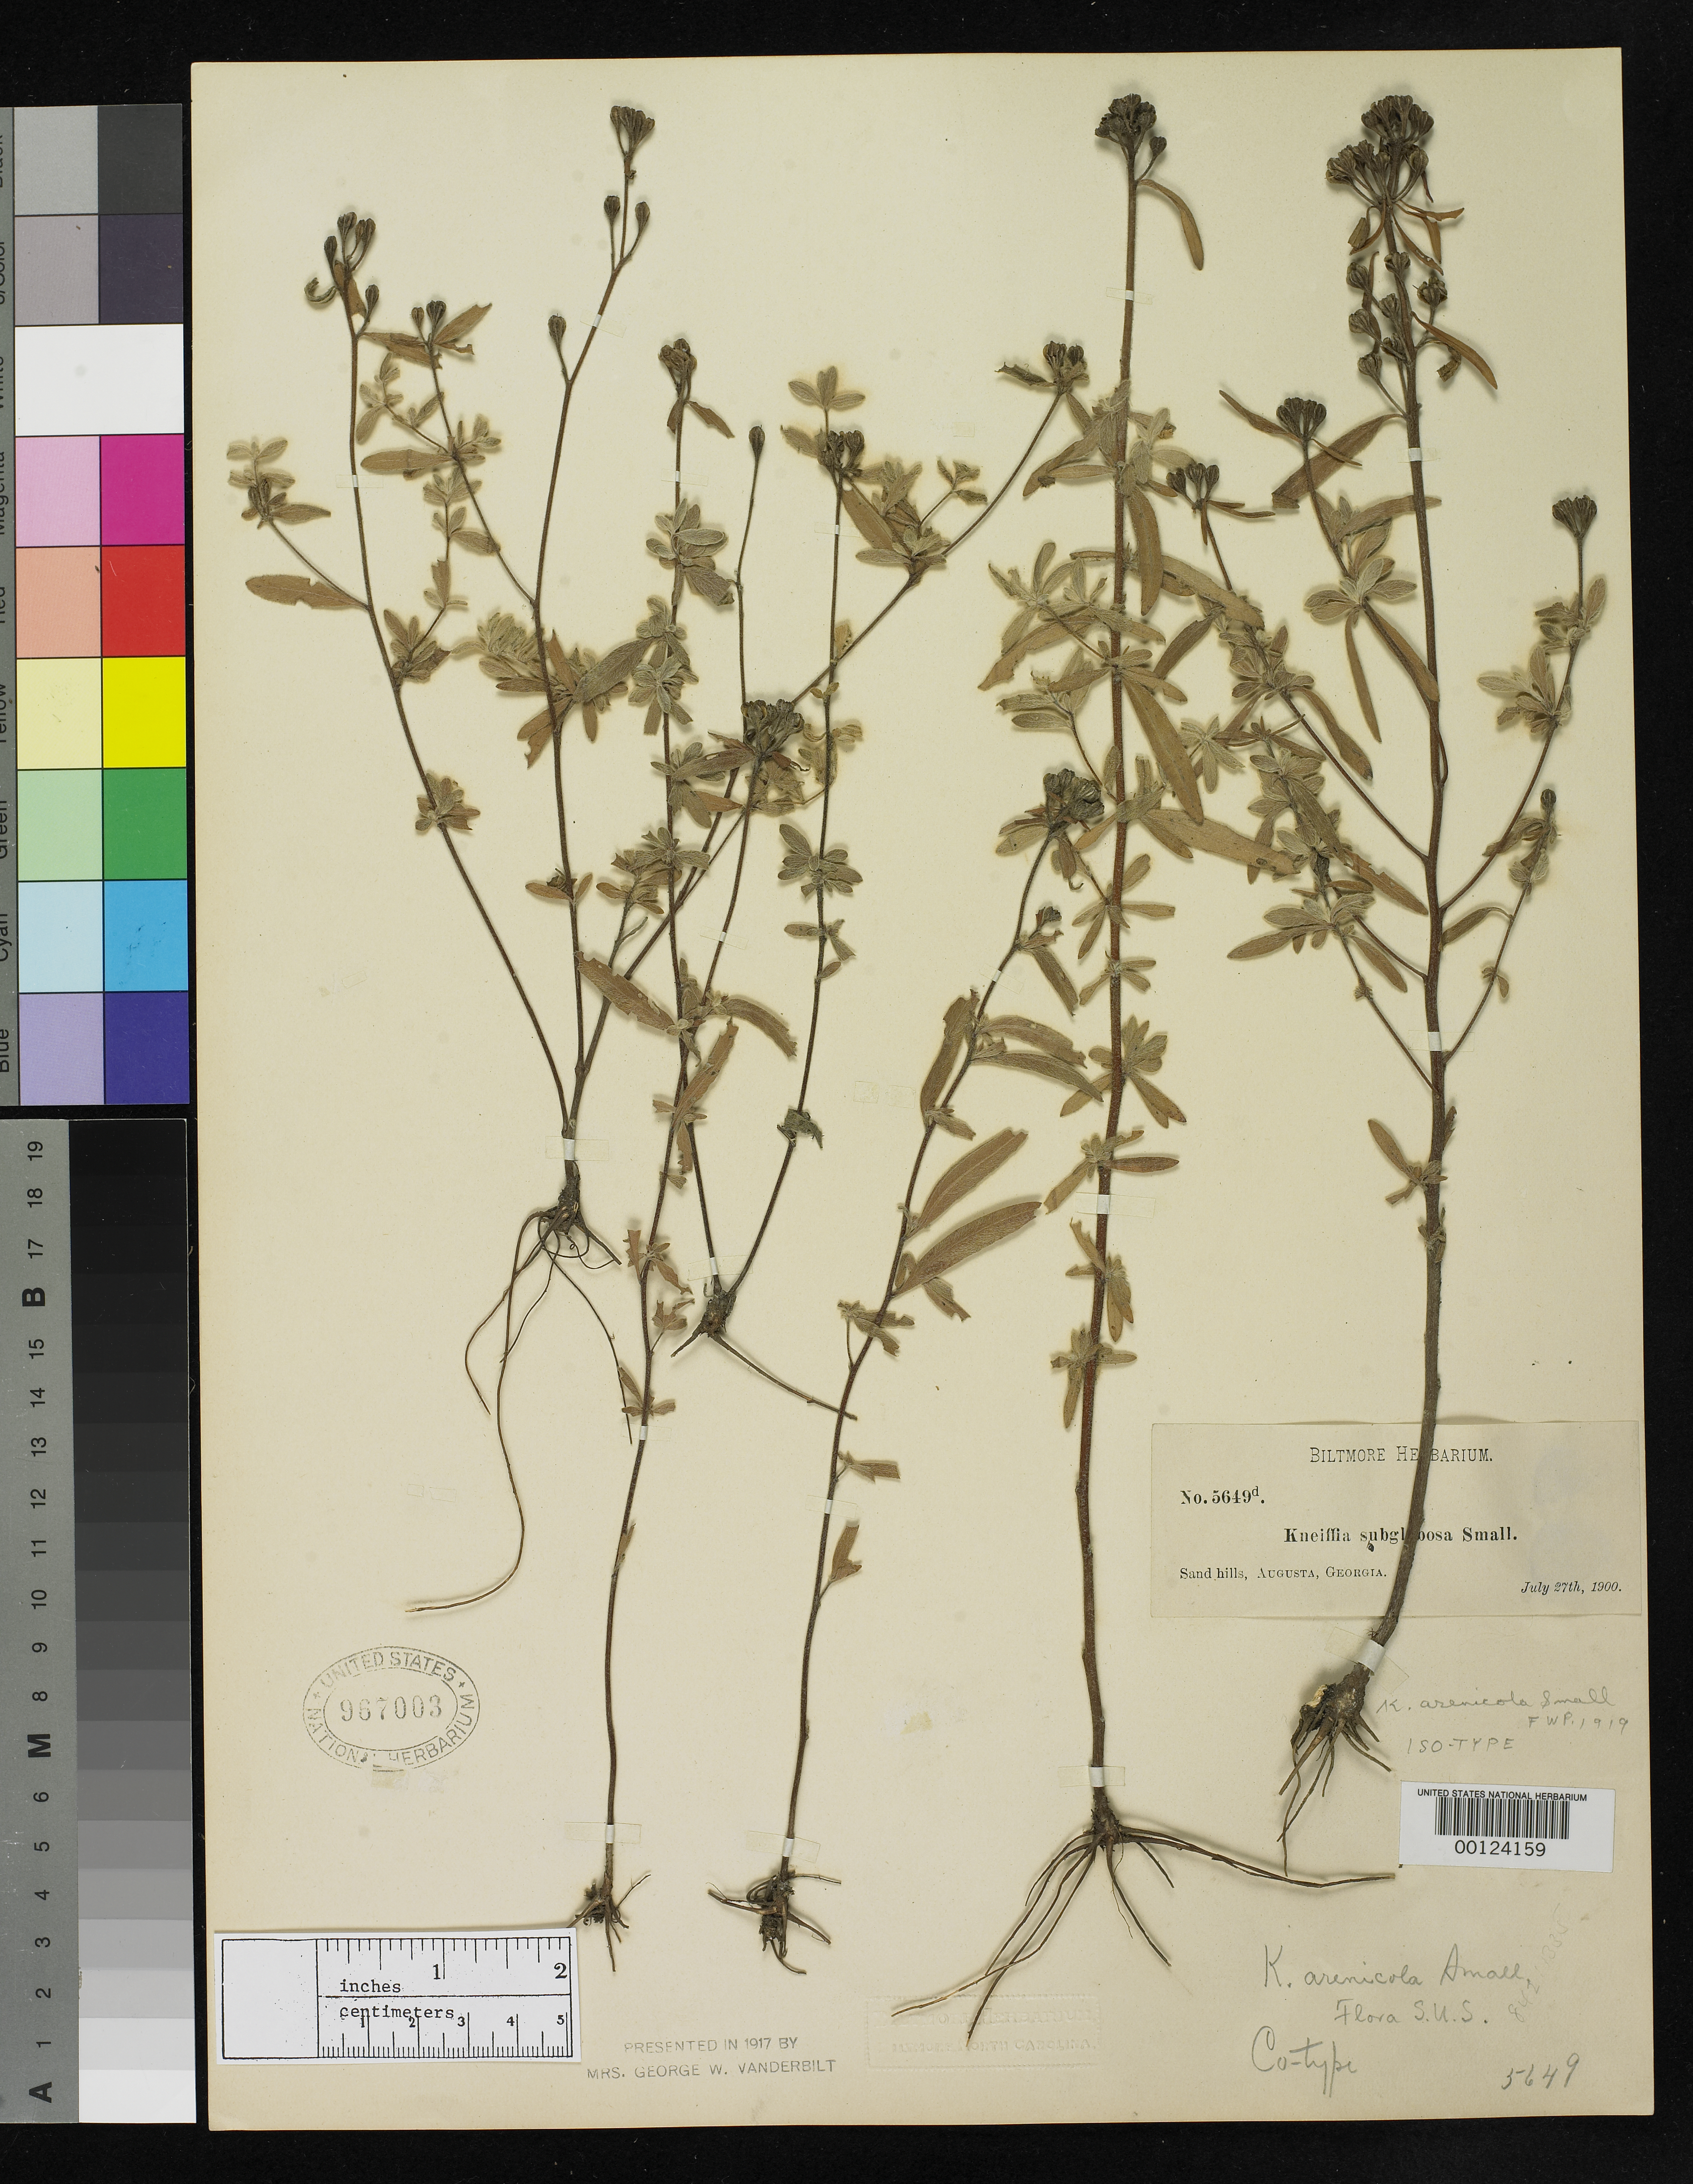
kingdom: Plantae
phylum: Tracheophyta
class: Magnoliopsida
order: Myrtales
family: Onagraceae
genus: Kneiffia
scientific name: Kneiffia arenicola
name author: Small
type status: Isotype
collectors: ex herb. Biltmore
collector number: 5649 D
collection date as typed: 27 Jul 1900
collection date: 1900-07-27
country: United States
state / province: Georgia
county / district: Richmond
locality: Augusta.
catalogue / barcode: US 967003